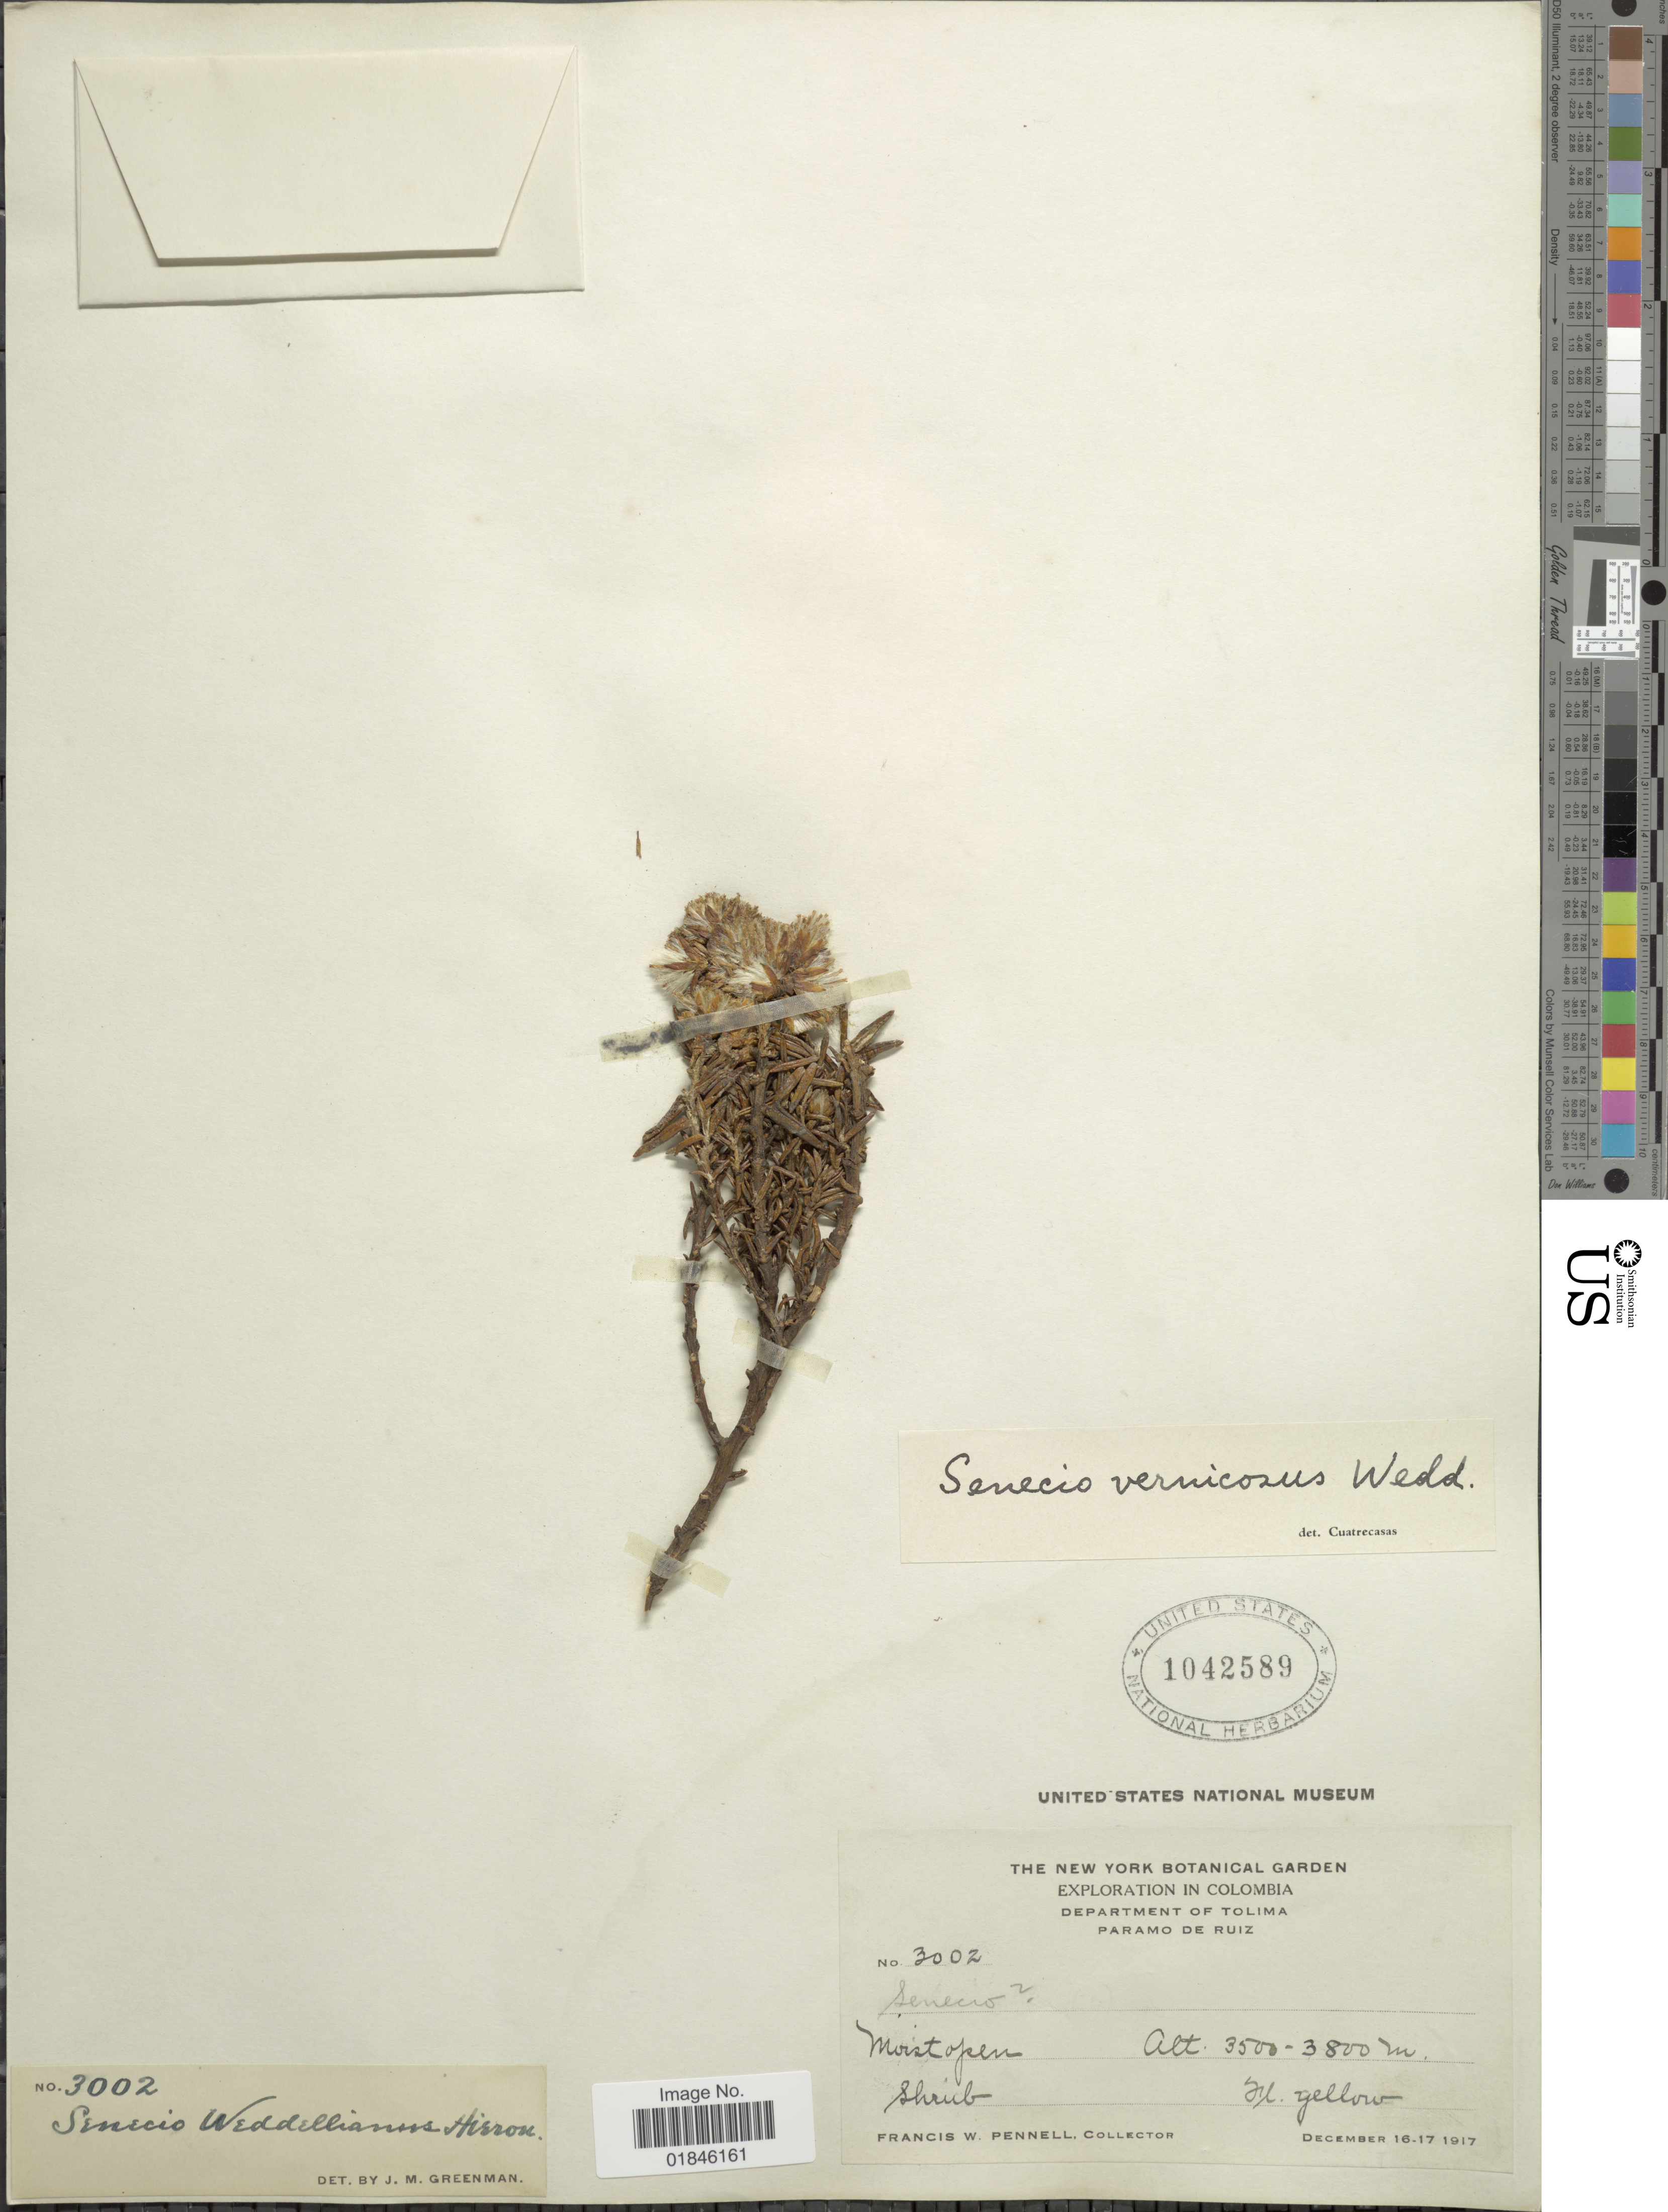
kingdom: Plantae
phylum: Tracheophyta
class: Magnoliopsida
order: Asterales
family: Asteraceae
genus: Pentacalia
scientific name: Pentacalia vernicosa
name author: (Sch. Bip. ex Wedd.) Cuatrec.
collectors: F. W. Pennell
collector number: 3002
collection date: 1917-12-16/1917-12-17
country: Colombia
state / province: Tolima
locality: Department of Tolima. Paramo de Ruiz. Moist open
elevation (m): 3500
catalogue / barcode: US 1042589